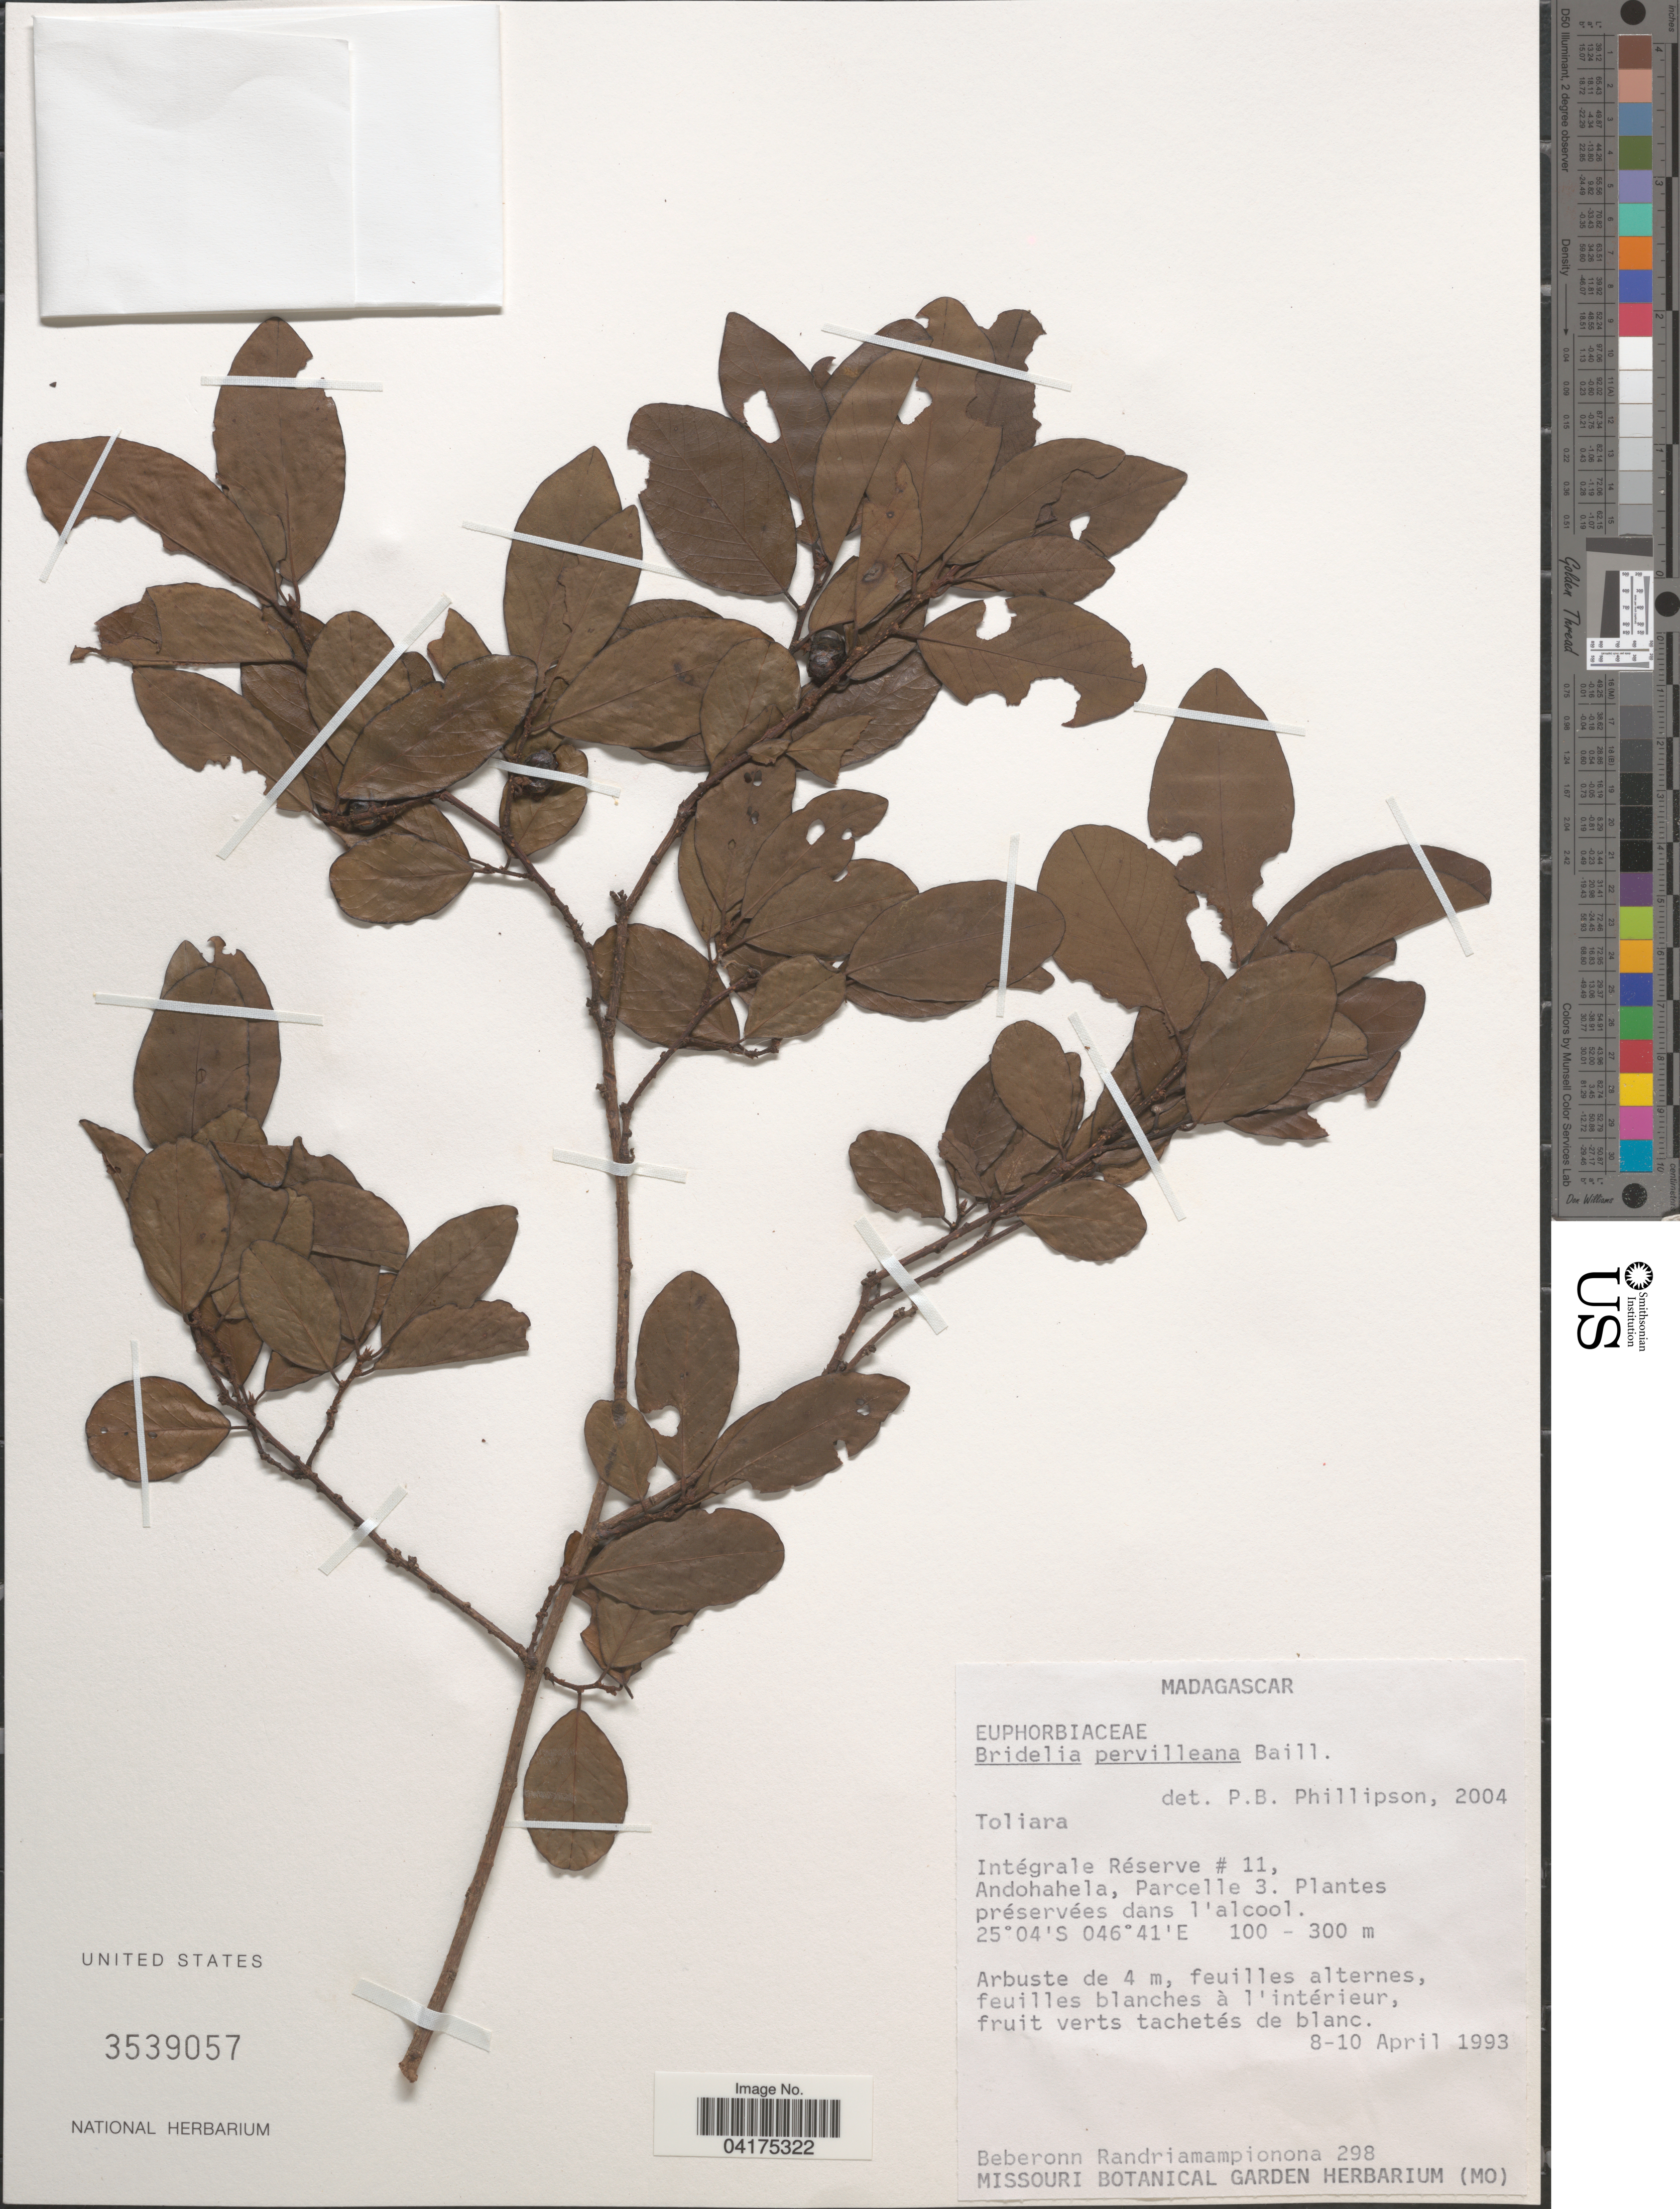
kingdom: Plantae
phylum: Tracheophyta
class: Magnoliopsida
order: Malpighiales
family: Phyllanthaceae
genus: Bridelia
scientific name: Bridelia pervilleana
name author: Baill.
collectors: B. Randriamampionona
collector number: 298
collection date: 1993-04-08/1993-04-10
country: Madagascar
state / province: Anosy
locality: Intégrale Réserve # 11, Andohahela, Parcelle 3.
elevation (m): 100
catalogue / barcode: US 3539057